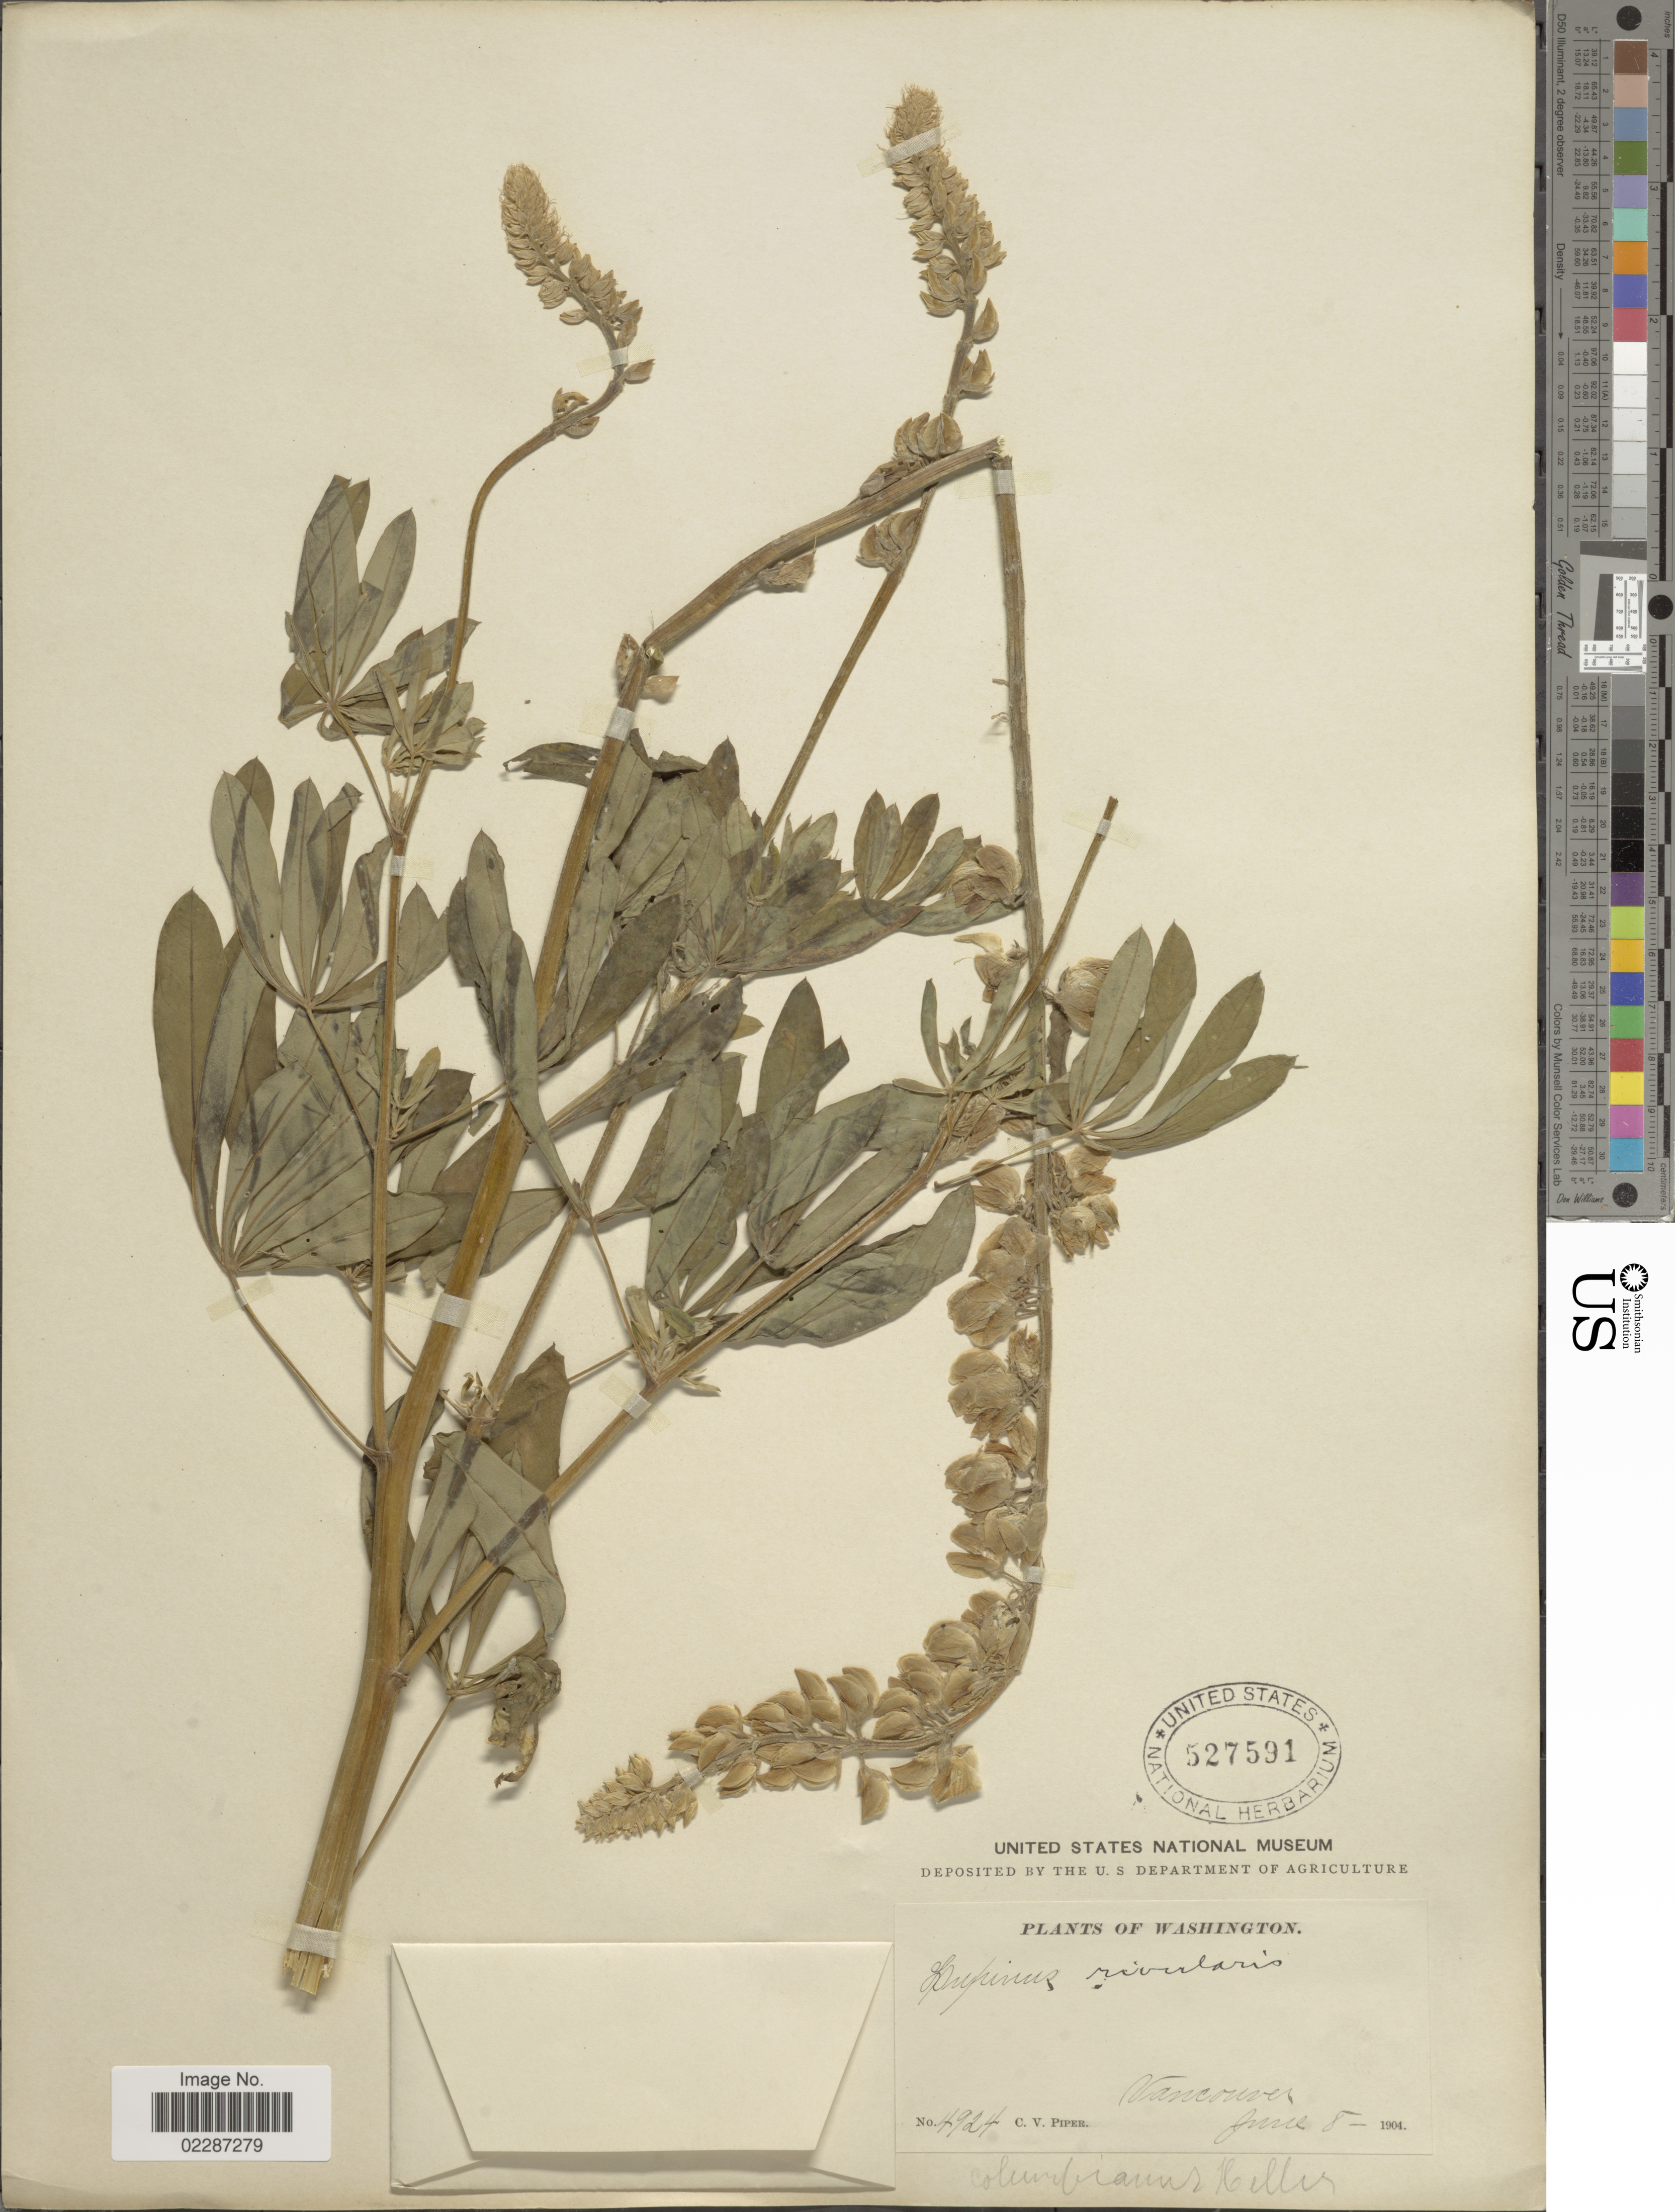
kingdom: Plantae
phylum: Tracheophyta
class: Magnoliopsida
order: Fabales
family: Fabaceae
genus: Lupinus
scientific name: Lupinus rivularis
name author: Lindl.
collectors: C. V. Piper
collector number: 4924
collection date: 1904-06-08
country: United States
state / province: Washington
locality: Vancouver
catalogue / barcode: US 527591